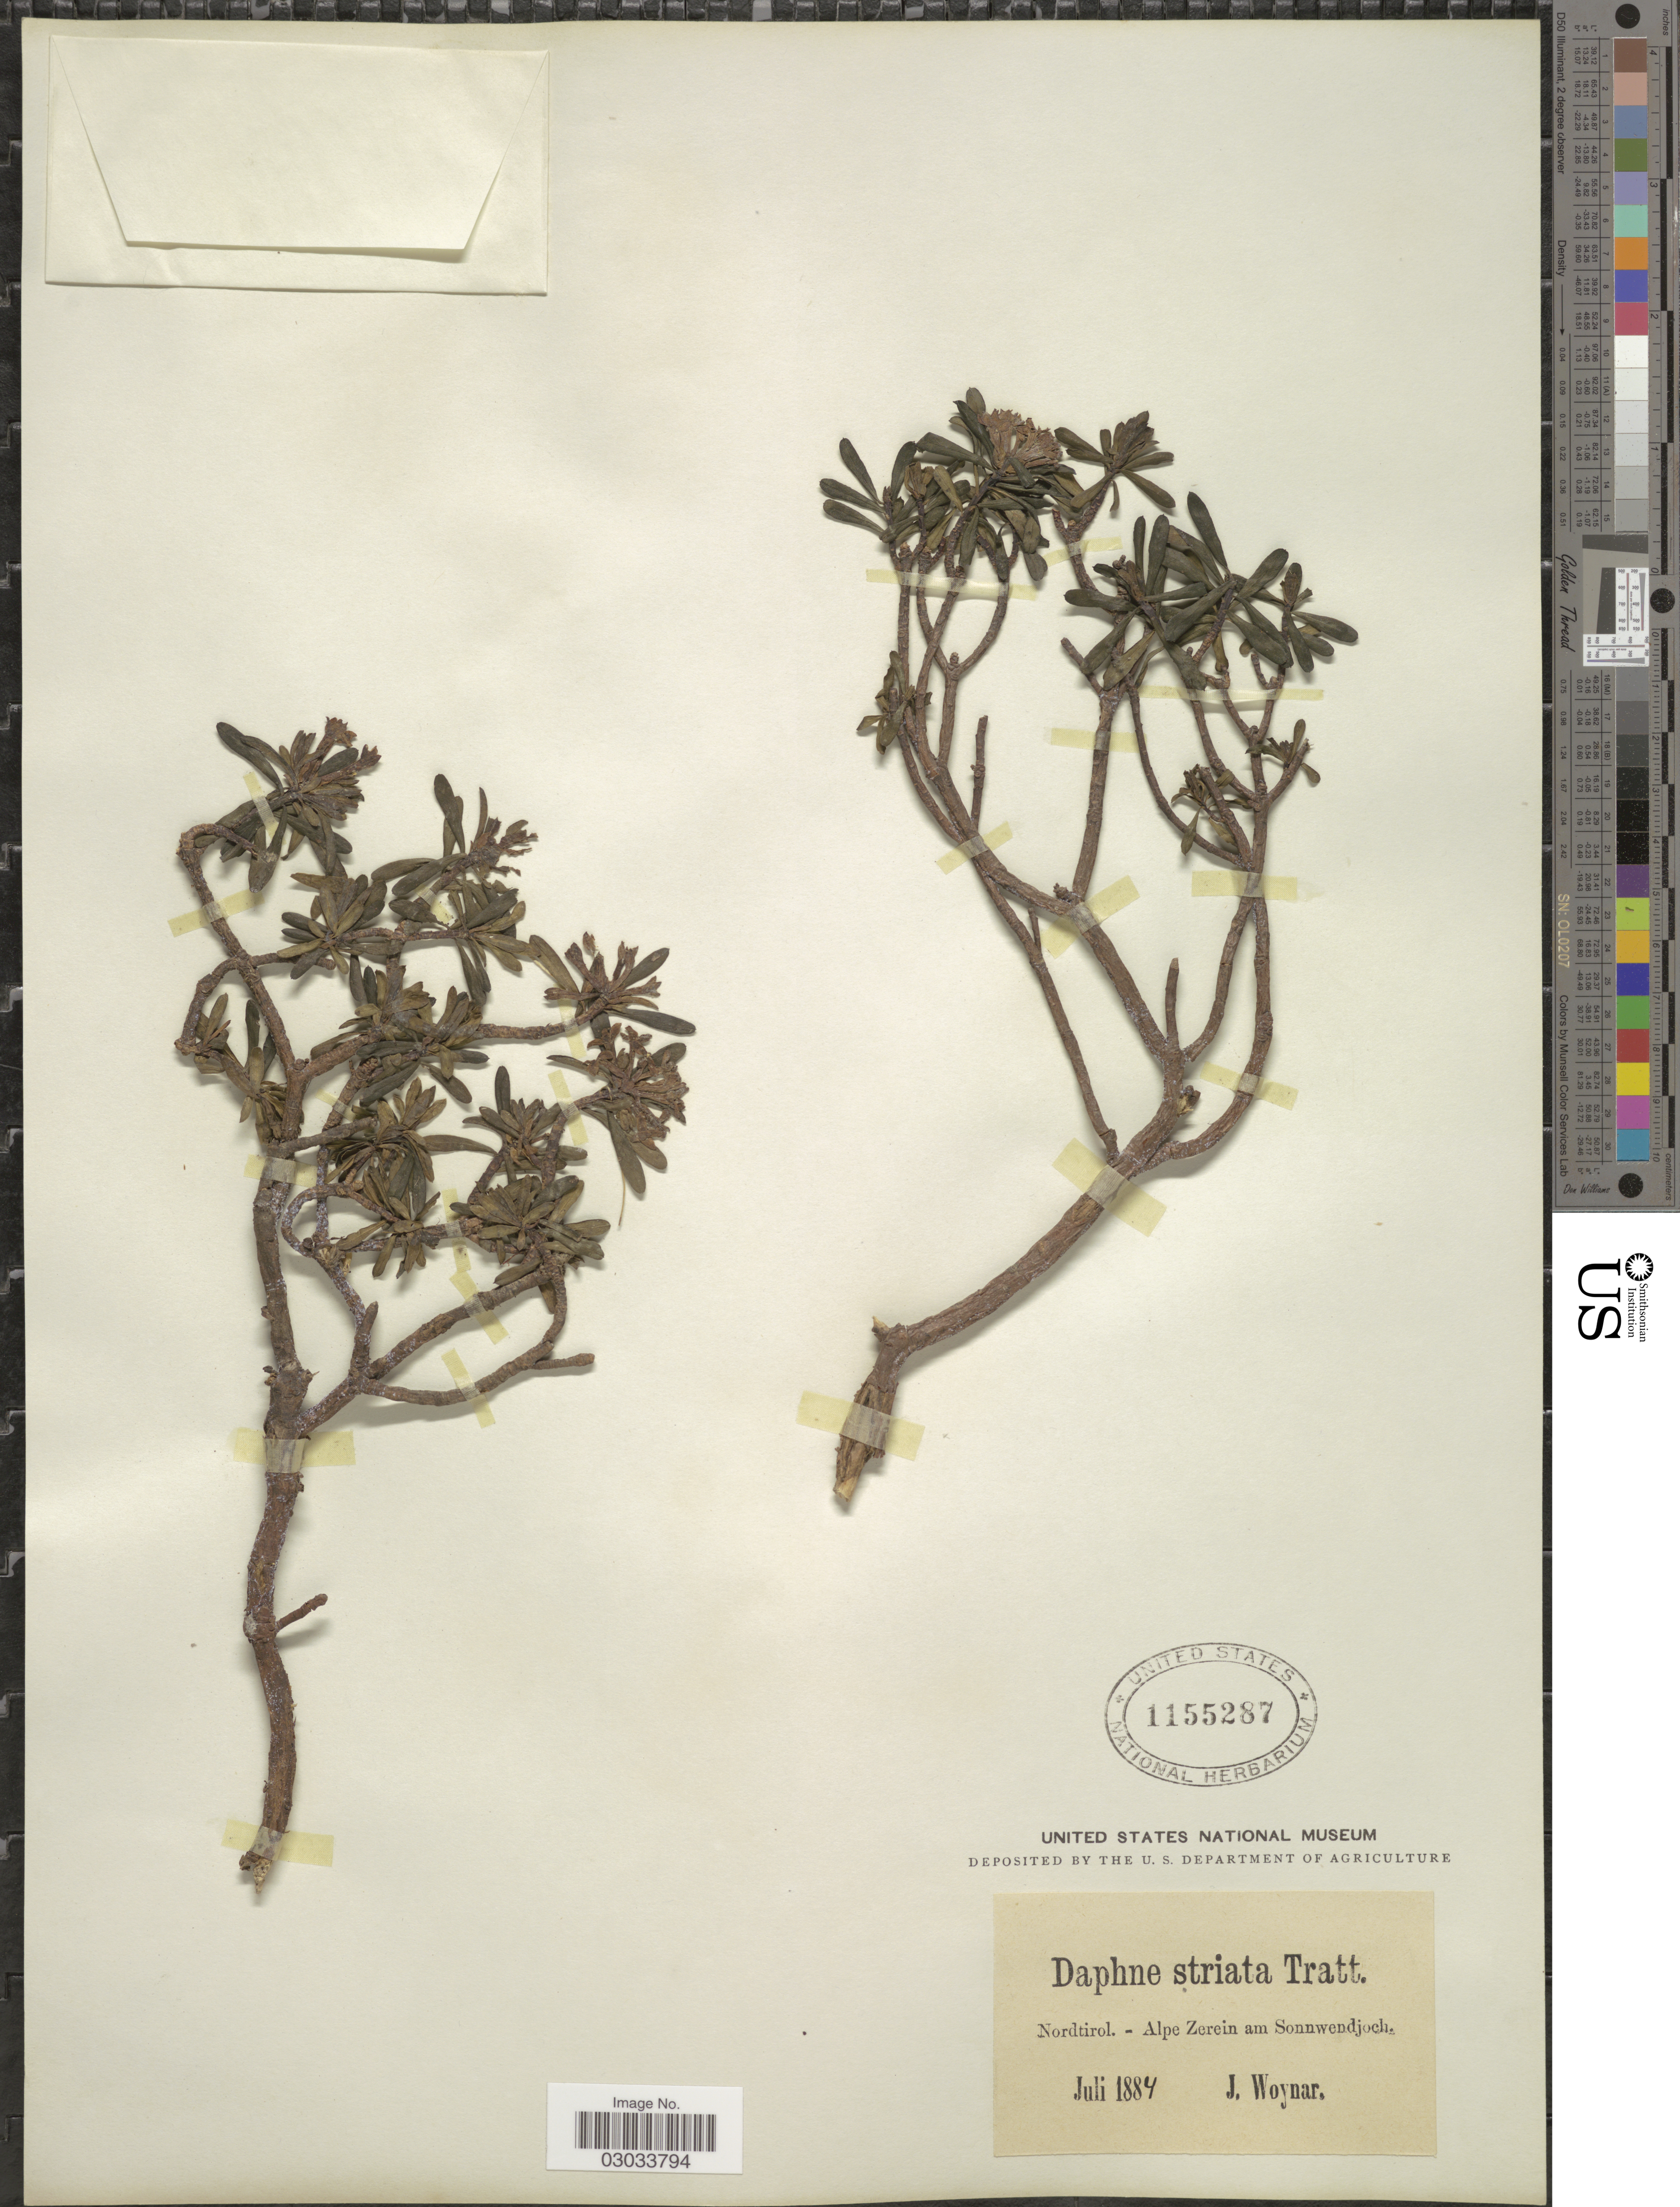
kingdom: Plantae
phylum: Tracheophyta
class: Magnoliopsida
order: Malvales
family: Thymelaeaceae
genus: Daphne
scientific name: Daphne striata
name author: Tratt.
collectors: J. Woynar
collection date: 1884-07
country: Austria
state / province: Tirol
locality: Nordtirol. - Alpe Zerein am Sonnwendjoch.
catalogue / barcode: US 1155287